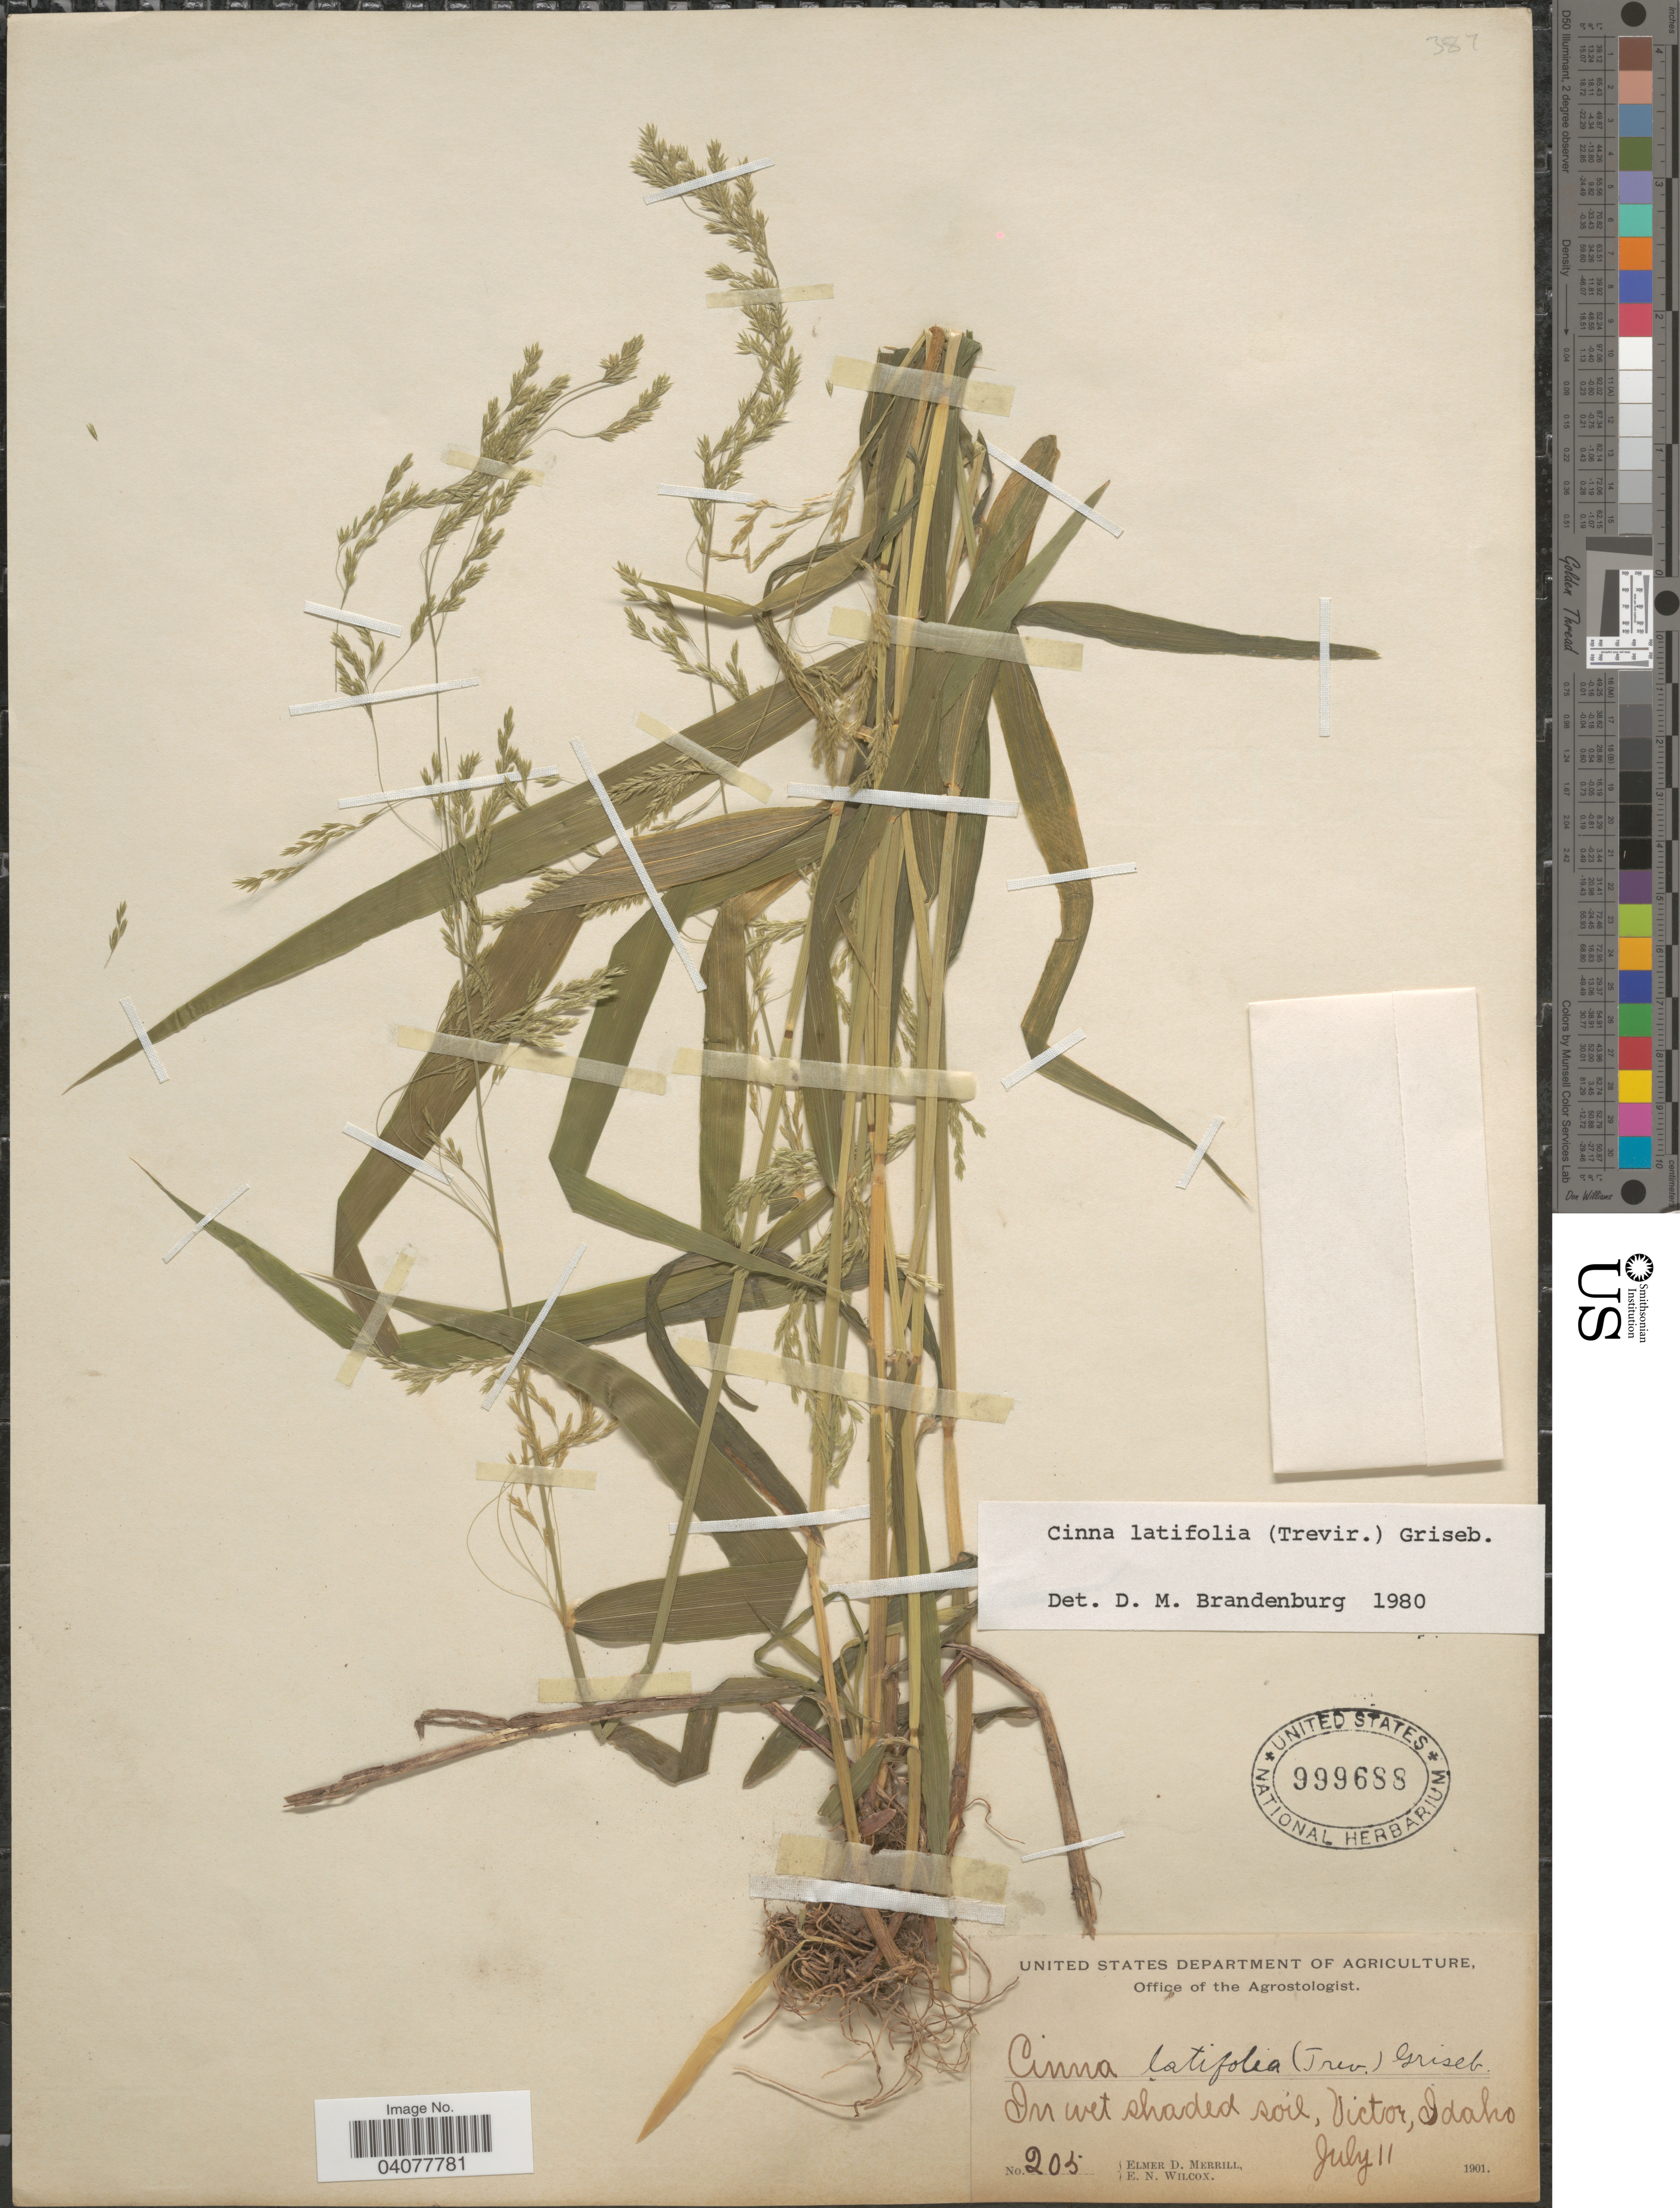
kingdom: Plantae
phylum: Tracheophyta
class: Liliopsida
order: Poales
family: Poaceae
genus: Cinna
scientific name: Cinna latifolia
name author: (Trevir. ex Goeppert) Griseb.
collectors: E. D. Merrill & E. Wilcox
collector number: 205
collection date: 1901-07-11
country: United States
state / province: Idaho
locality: In wet shaded soil, Victor.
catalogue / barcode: US 999688